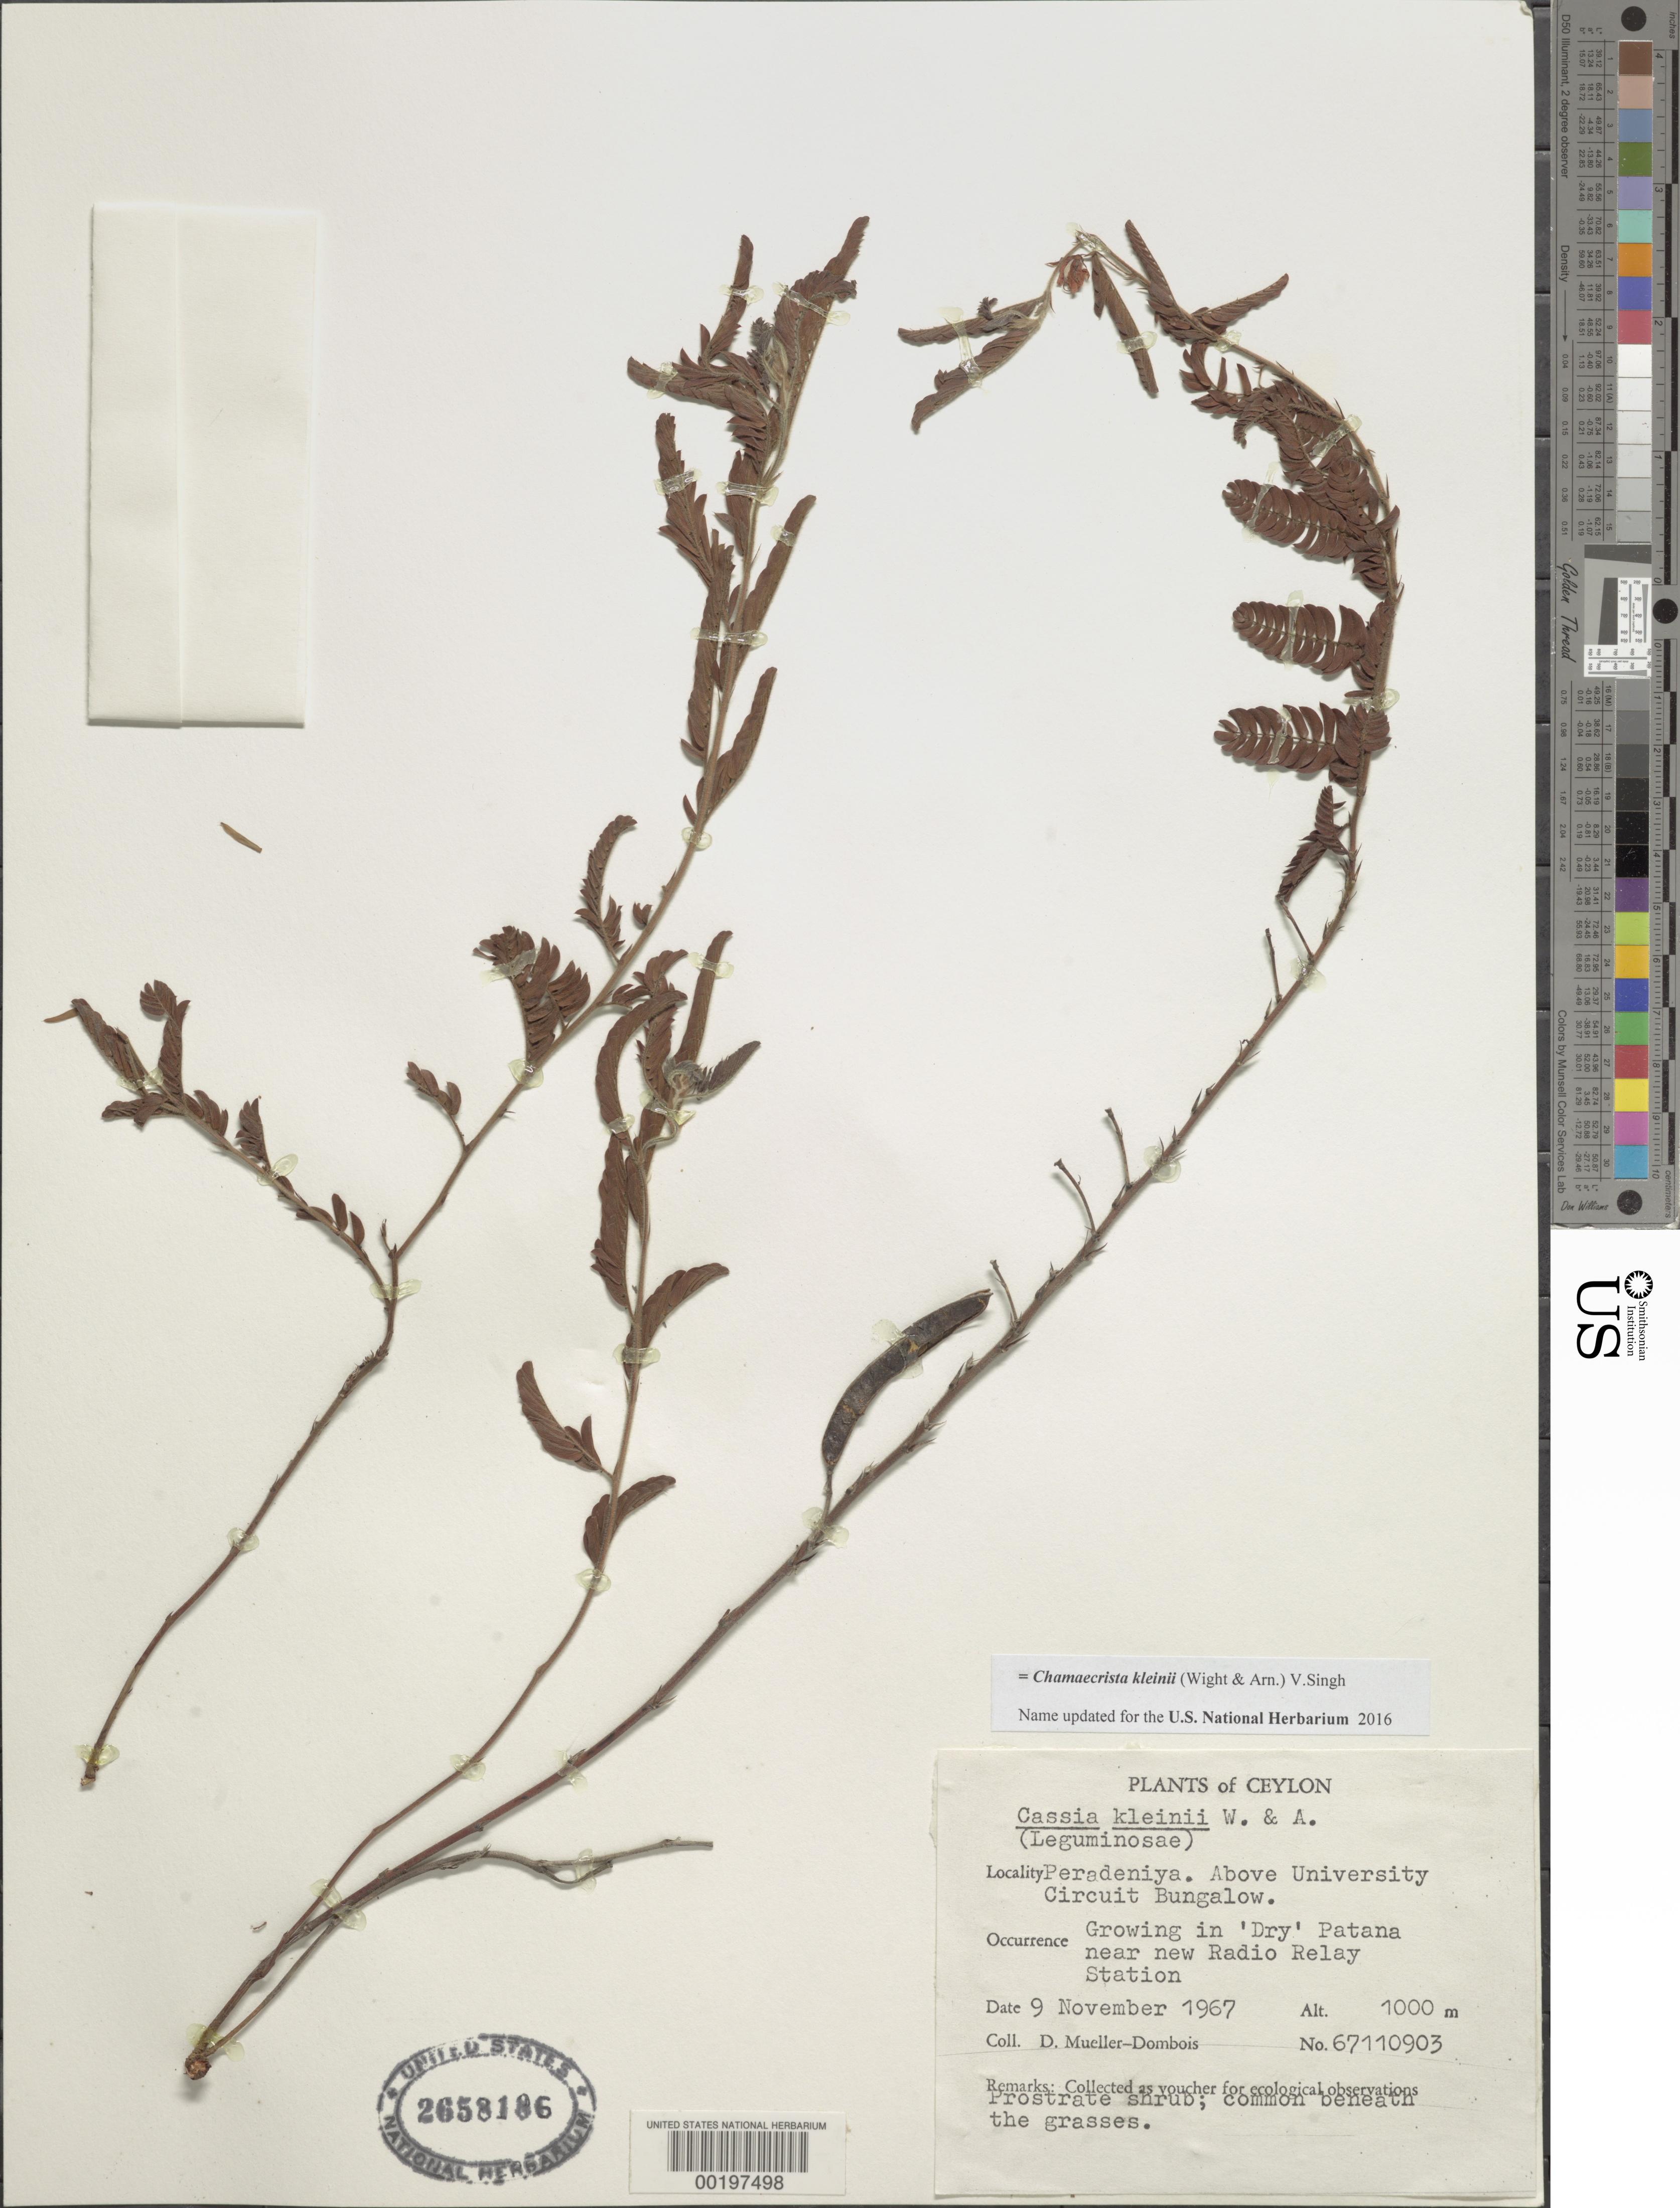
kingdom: Plantae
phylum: Tracheophyta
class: Magnoliopsida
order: Fabales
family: Fabaceae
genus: Chamaecrista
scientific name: Chamaecrista nictitans var. glabrata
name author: (Vogel) H.S. Irwin & Barneby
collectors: D. Mueller-Dombois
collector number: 67110903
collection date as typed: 09 Nov 1967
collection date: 1967-11-09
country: Sri Lanka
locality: Peradeniya; above university circuit bungalow; near new radio relay station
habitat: In dry patana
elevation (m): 1000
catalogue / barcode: US 2658186